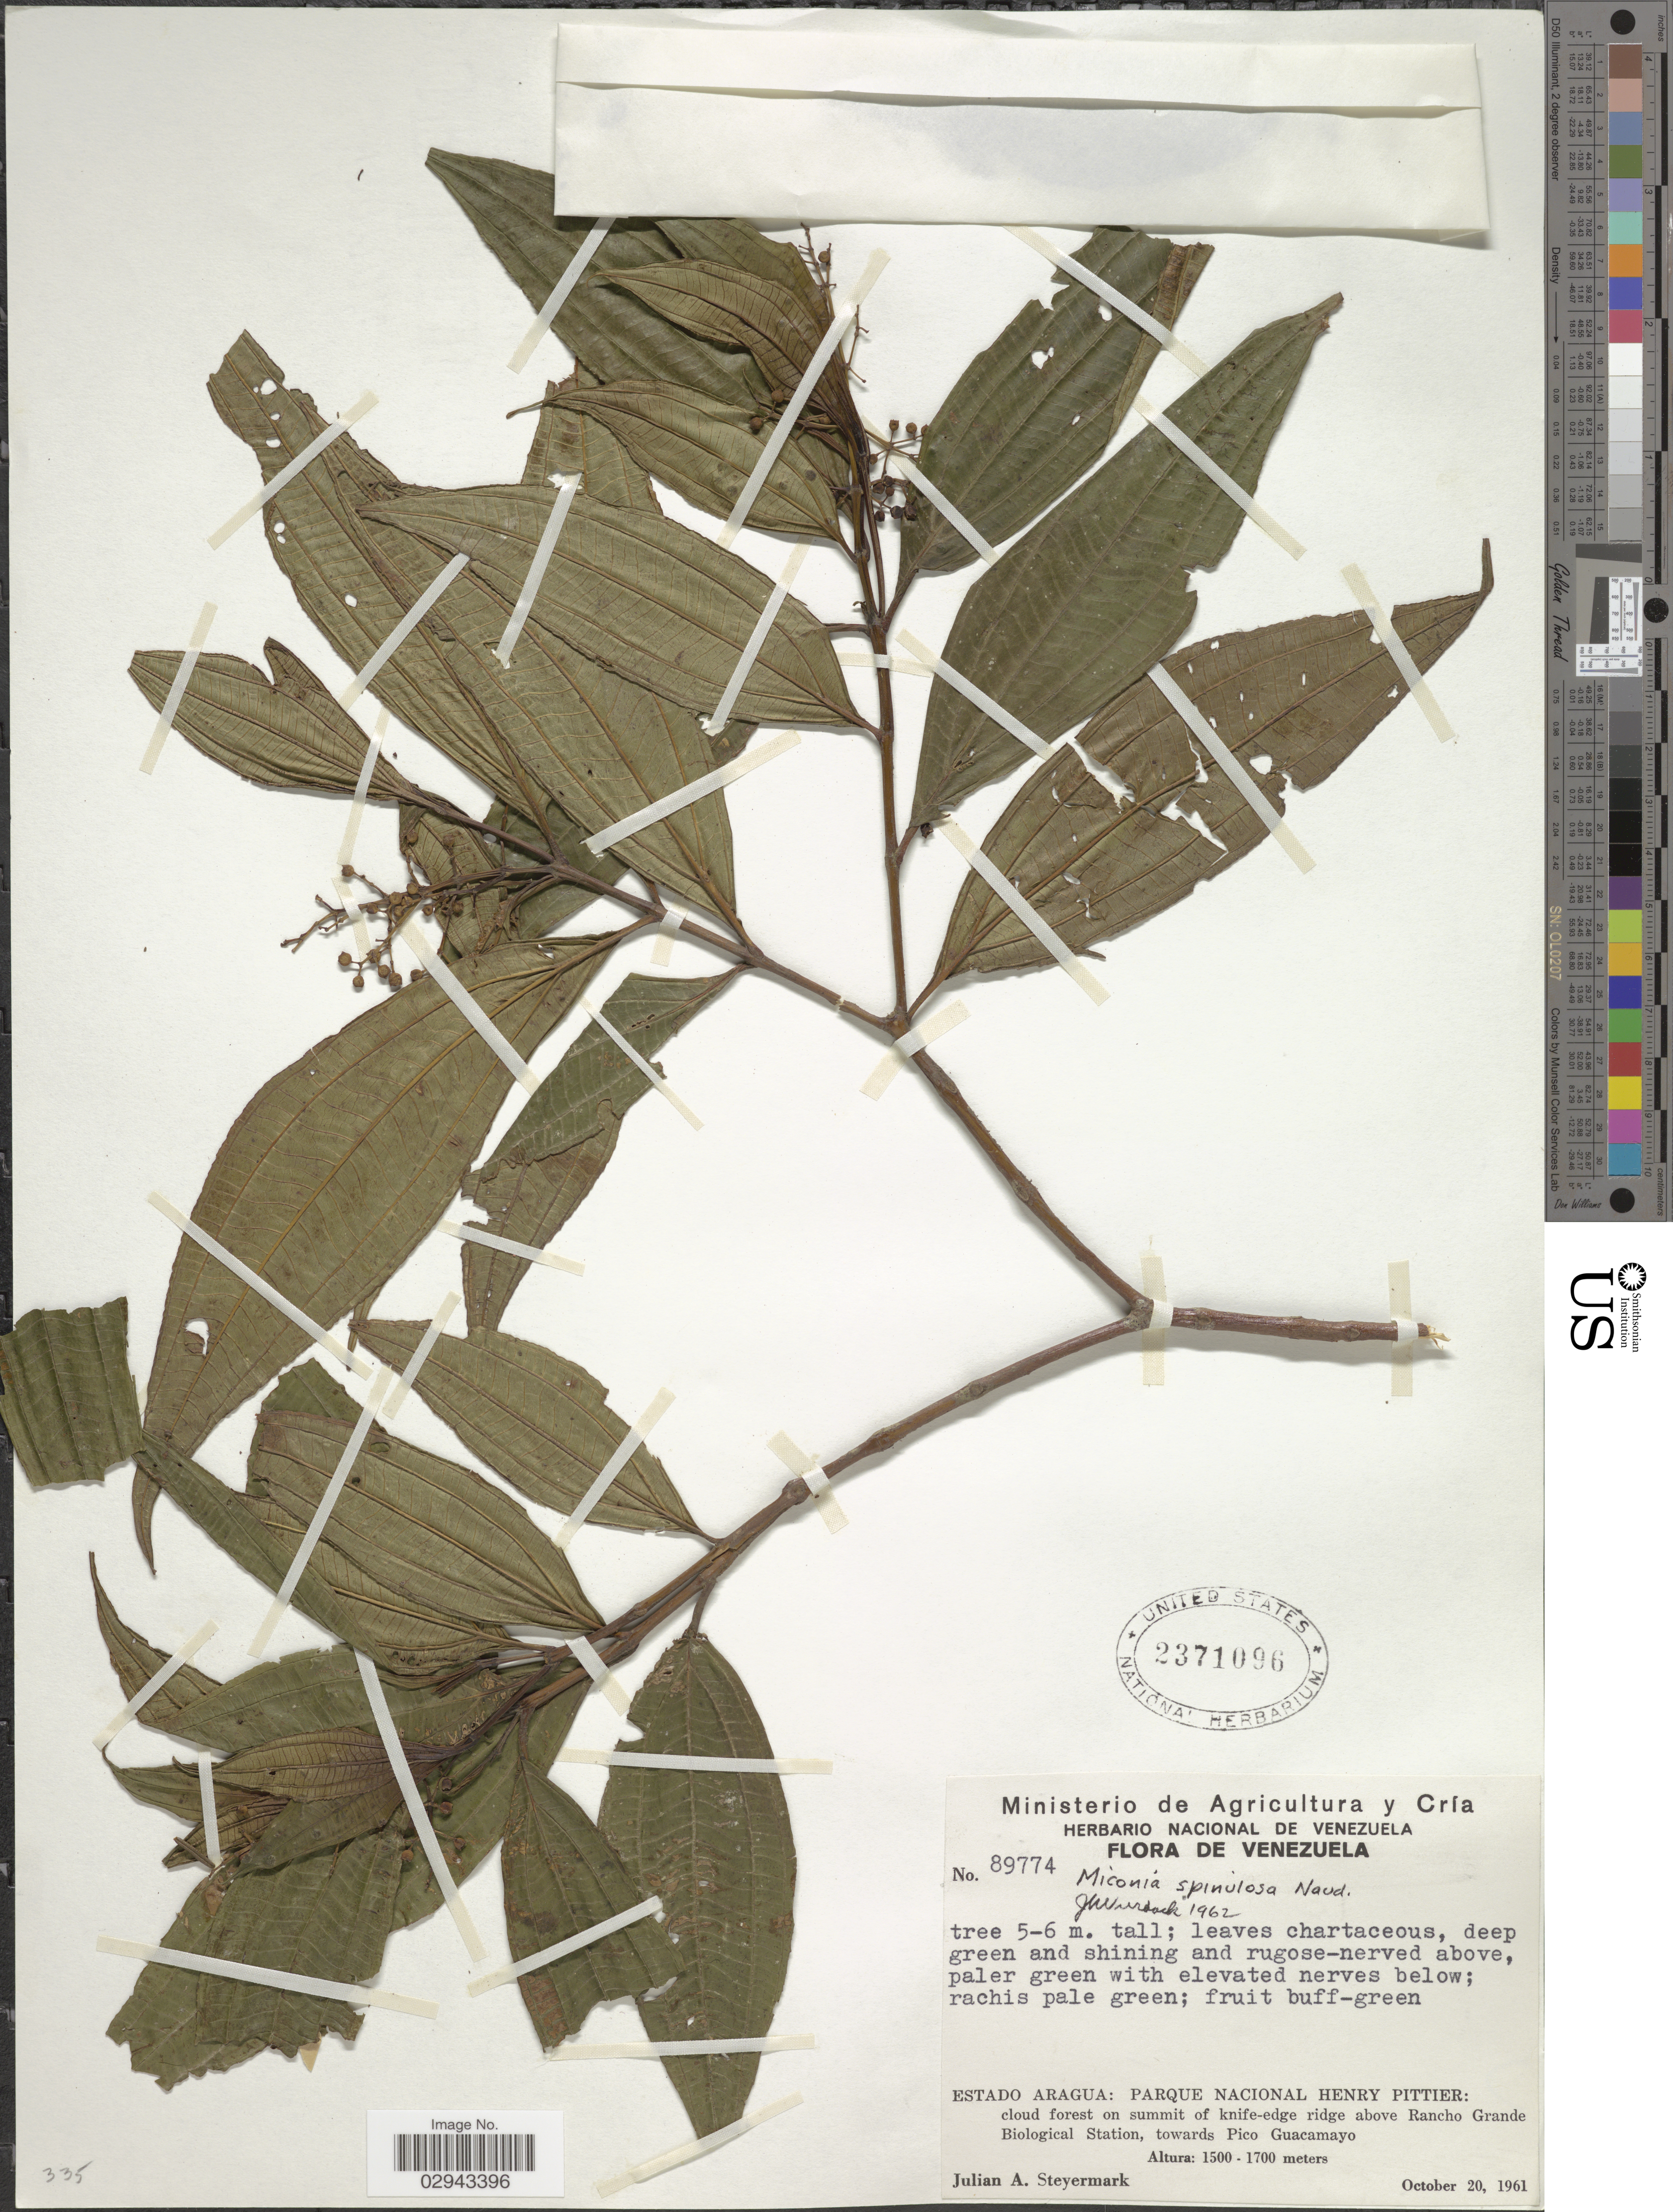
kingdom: Plantae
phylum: Tracheophyta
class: Magnoliopsida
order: Myrtales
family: Melastomataceae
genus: Miconia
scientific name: Miconia spinulosa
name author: Naudin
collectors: J. Steyermark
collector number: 89774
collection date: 1961-10-20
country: Venezuela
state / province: Aragua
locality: Parque Nacional Henry Pittier: above Rancho Grande Biological Station, towards Pico Guacamayo.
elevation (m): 1500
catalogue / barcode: US 2371096